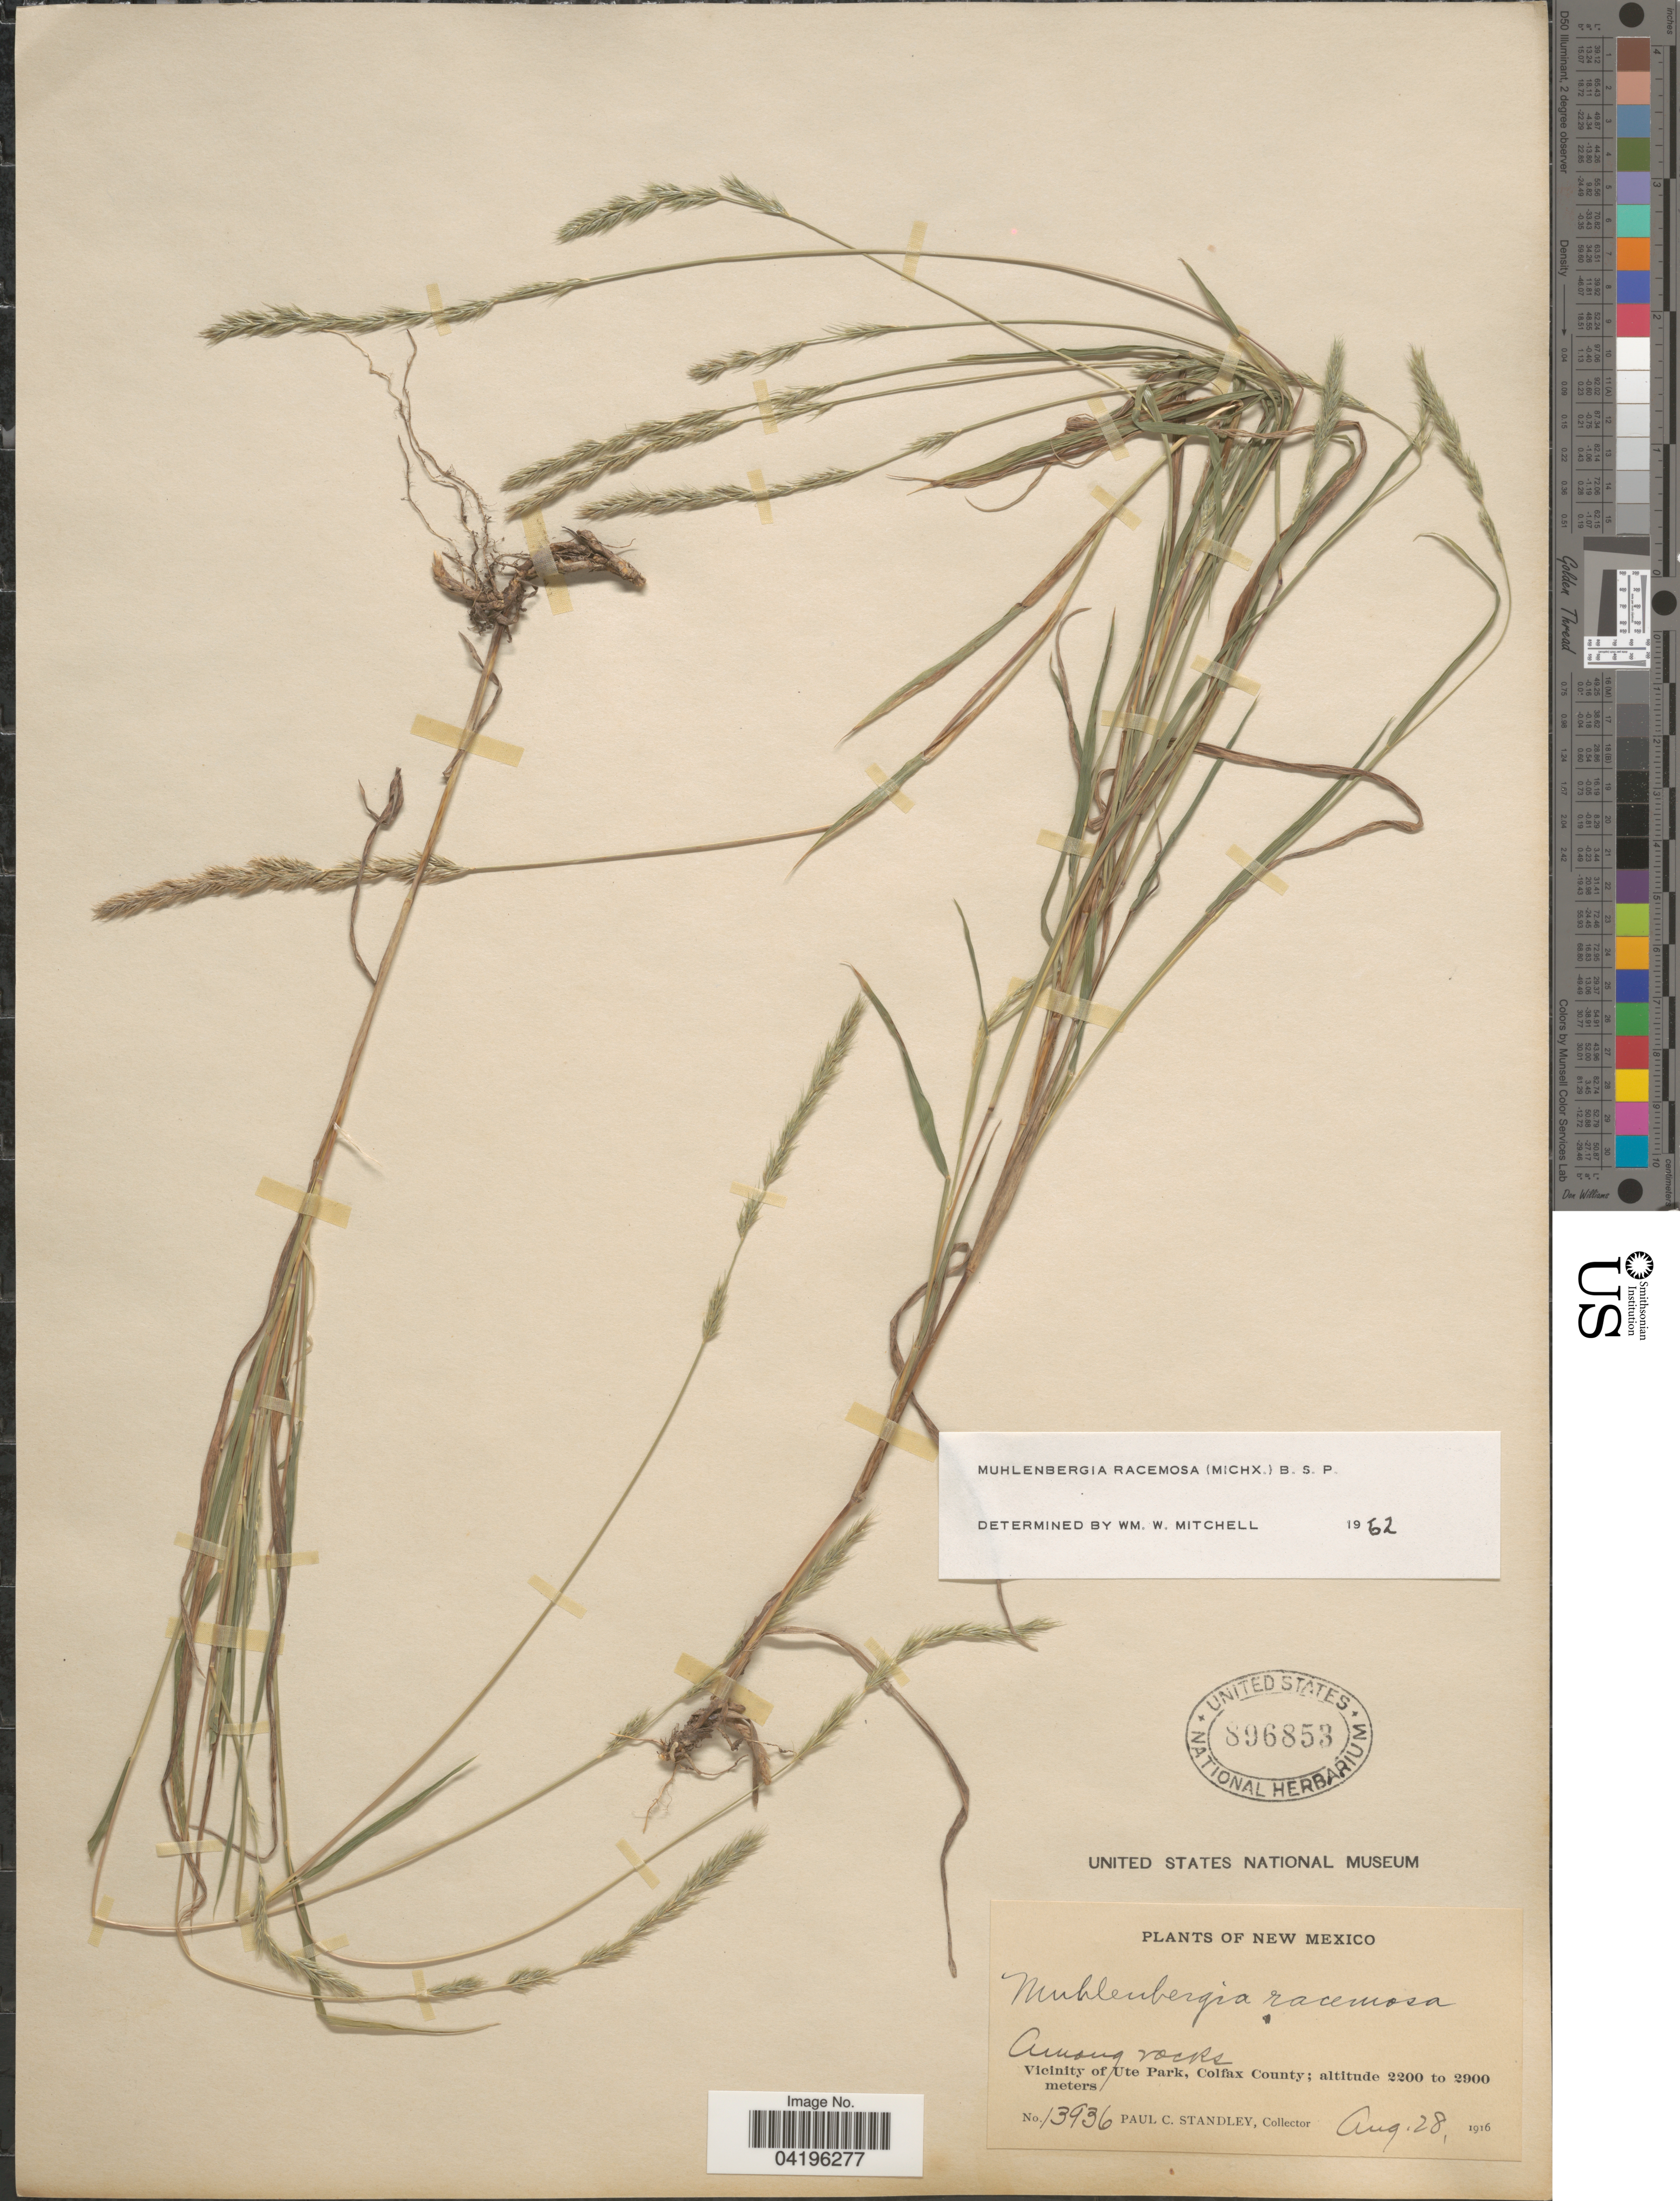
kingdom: Plantae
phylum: Tracheophyta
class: Liliopsida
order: Poales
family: Poaceae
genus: Muhlenbergia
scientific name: Muhlenbergia racemosa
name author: (Michx.) Britton et al.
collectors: P. C. Standley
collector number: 13936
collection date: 1916-08-28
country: United States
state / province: New Mexico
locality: Among rocks. Vicinity of Ute Park, Colfax County.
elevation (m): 2200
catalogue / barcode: US 896853